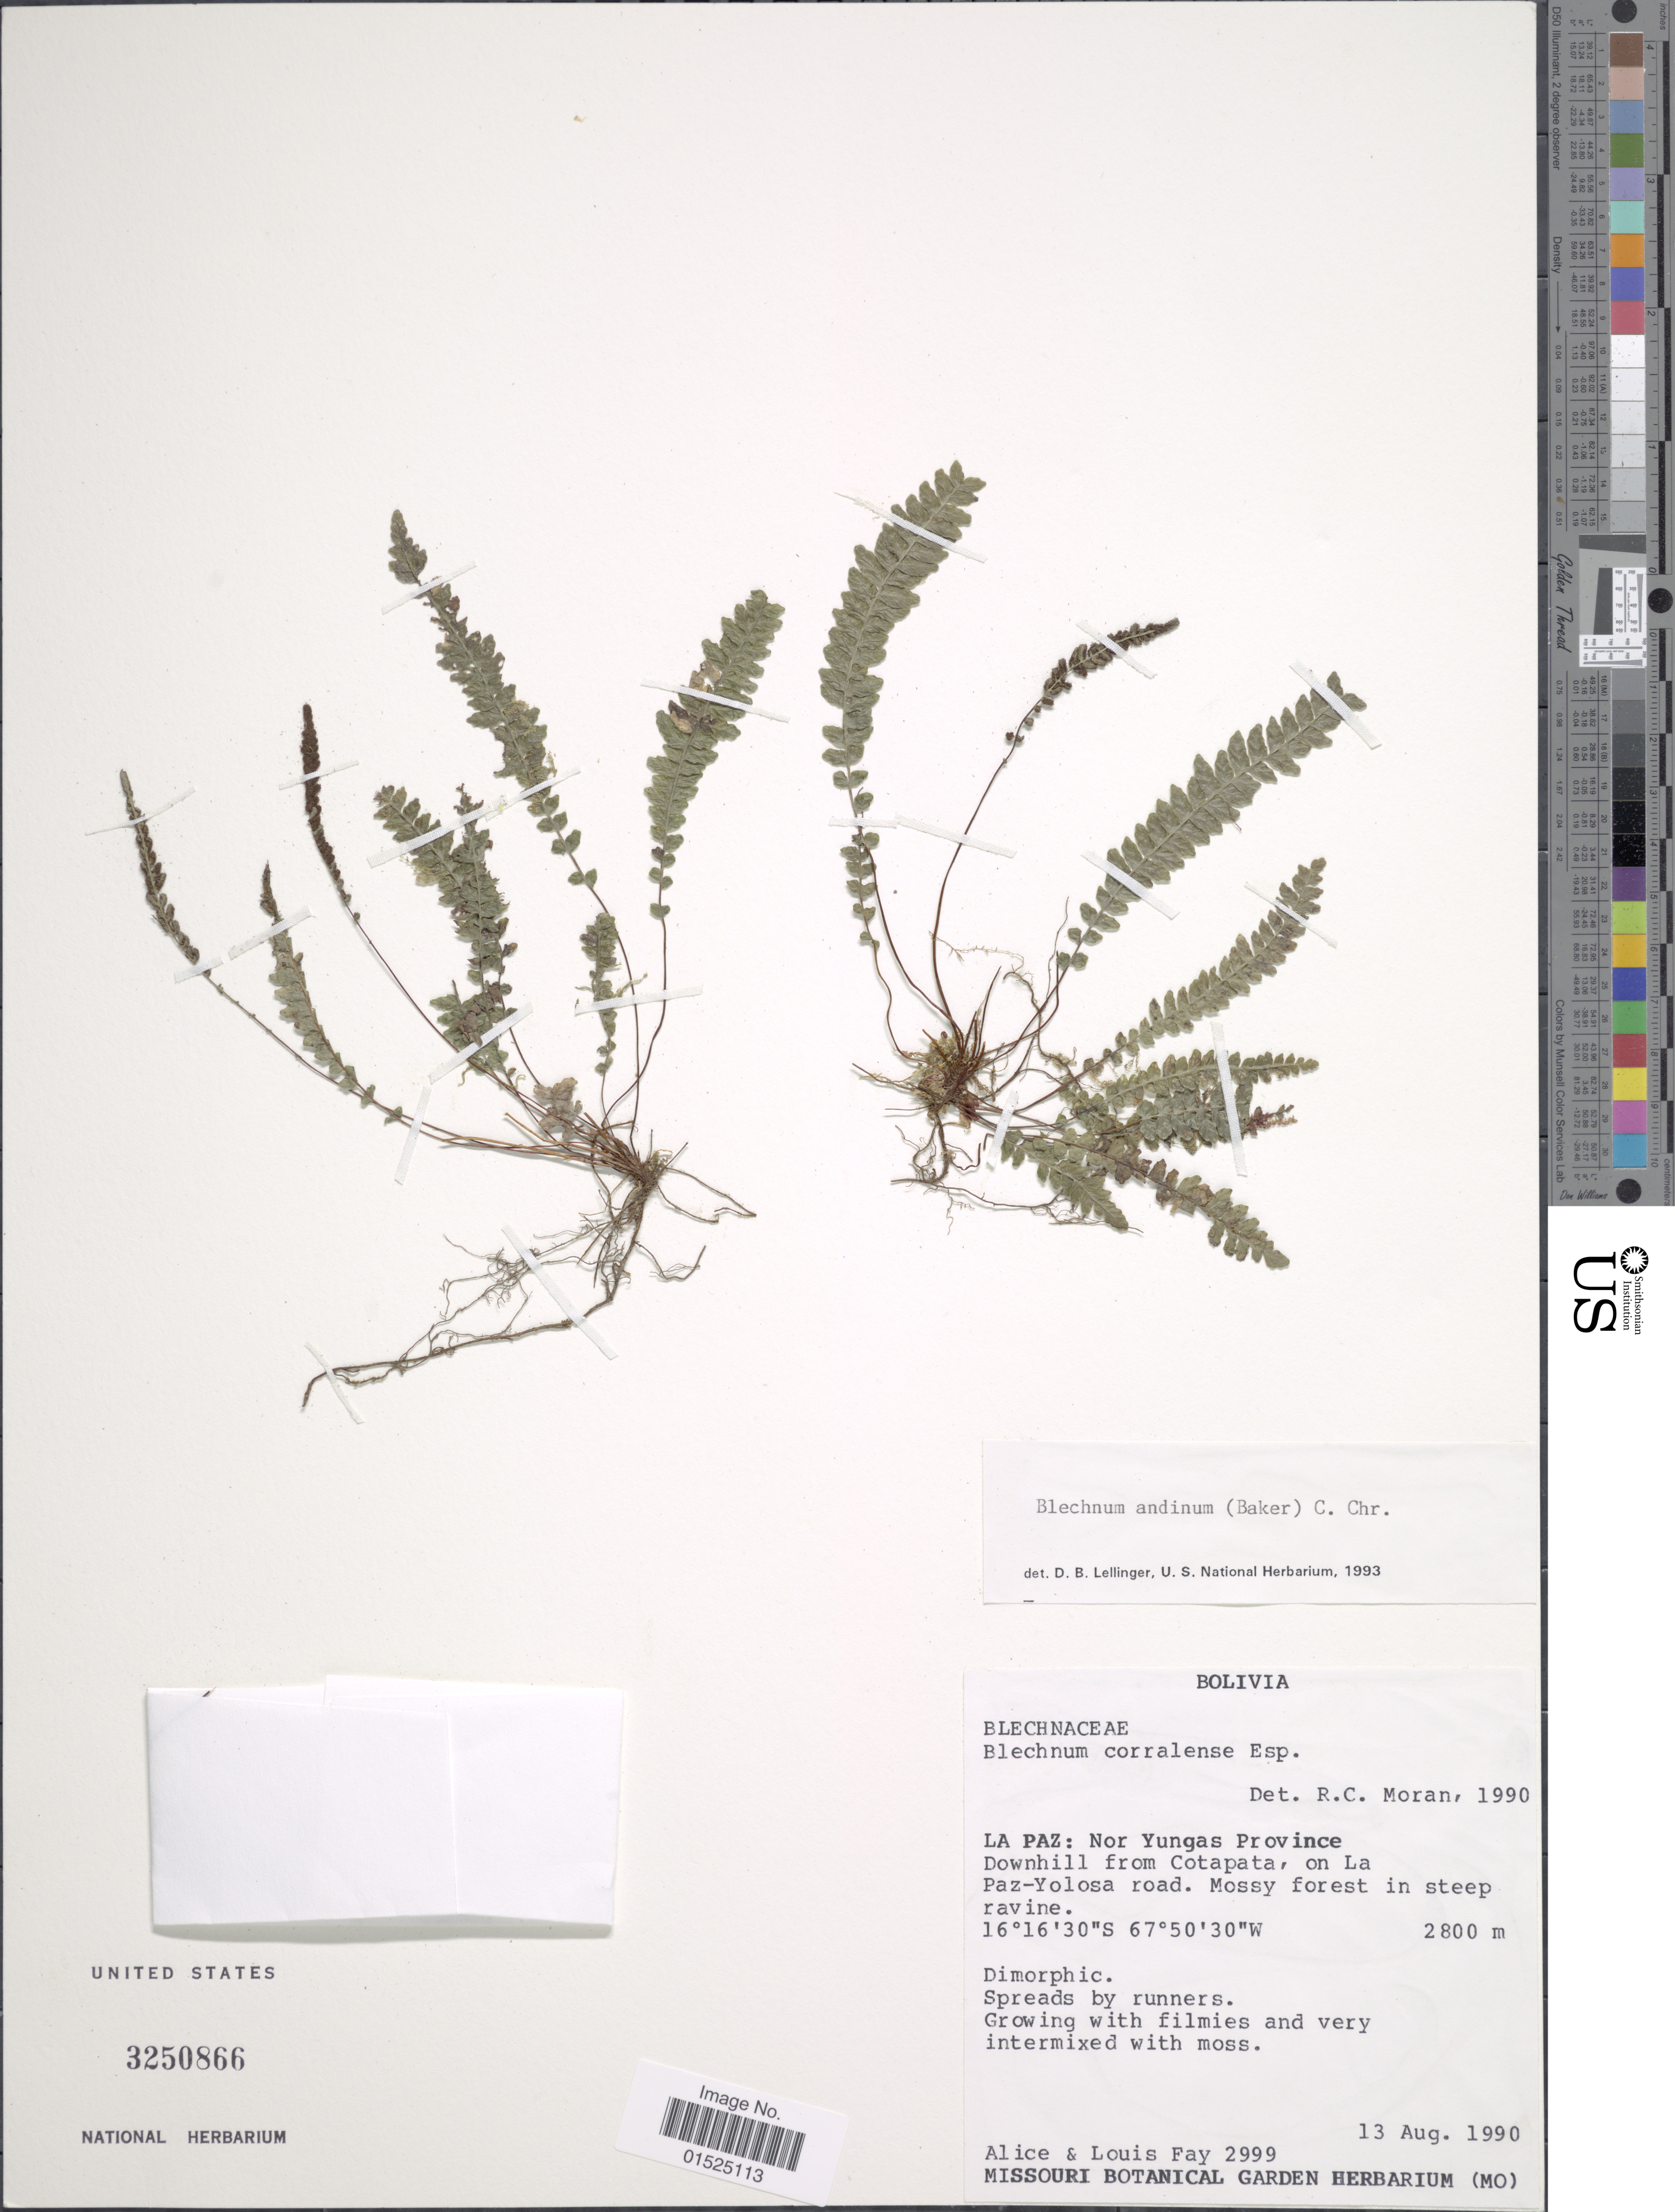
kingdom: Plantae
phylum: Tracheophyta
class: Polypodiopsida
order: Polypodiales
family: Blechnaceae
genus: Blechnum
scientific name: Blechnum andinum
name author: (Baker) C. Chr.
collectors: A. Fay & L. Fay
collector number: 2999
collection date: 1990-08-13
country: Bolivia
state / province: La Paz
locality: Nor Yungas, Downhill from Cotapata, on La Paz- Yolosa road.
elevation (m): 2800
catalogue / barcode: US 3250866